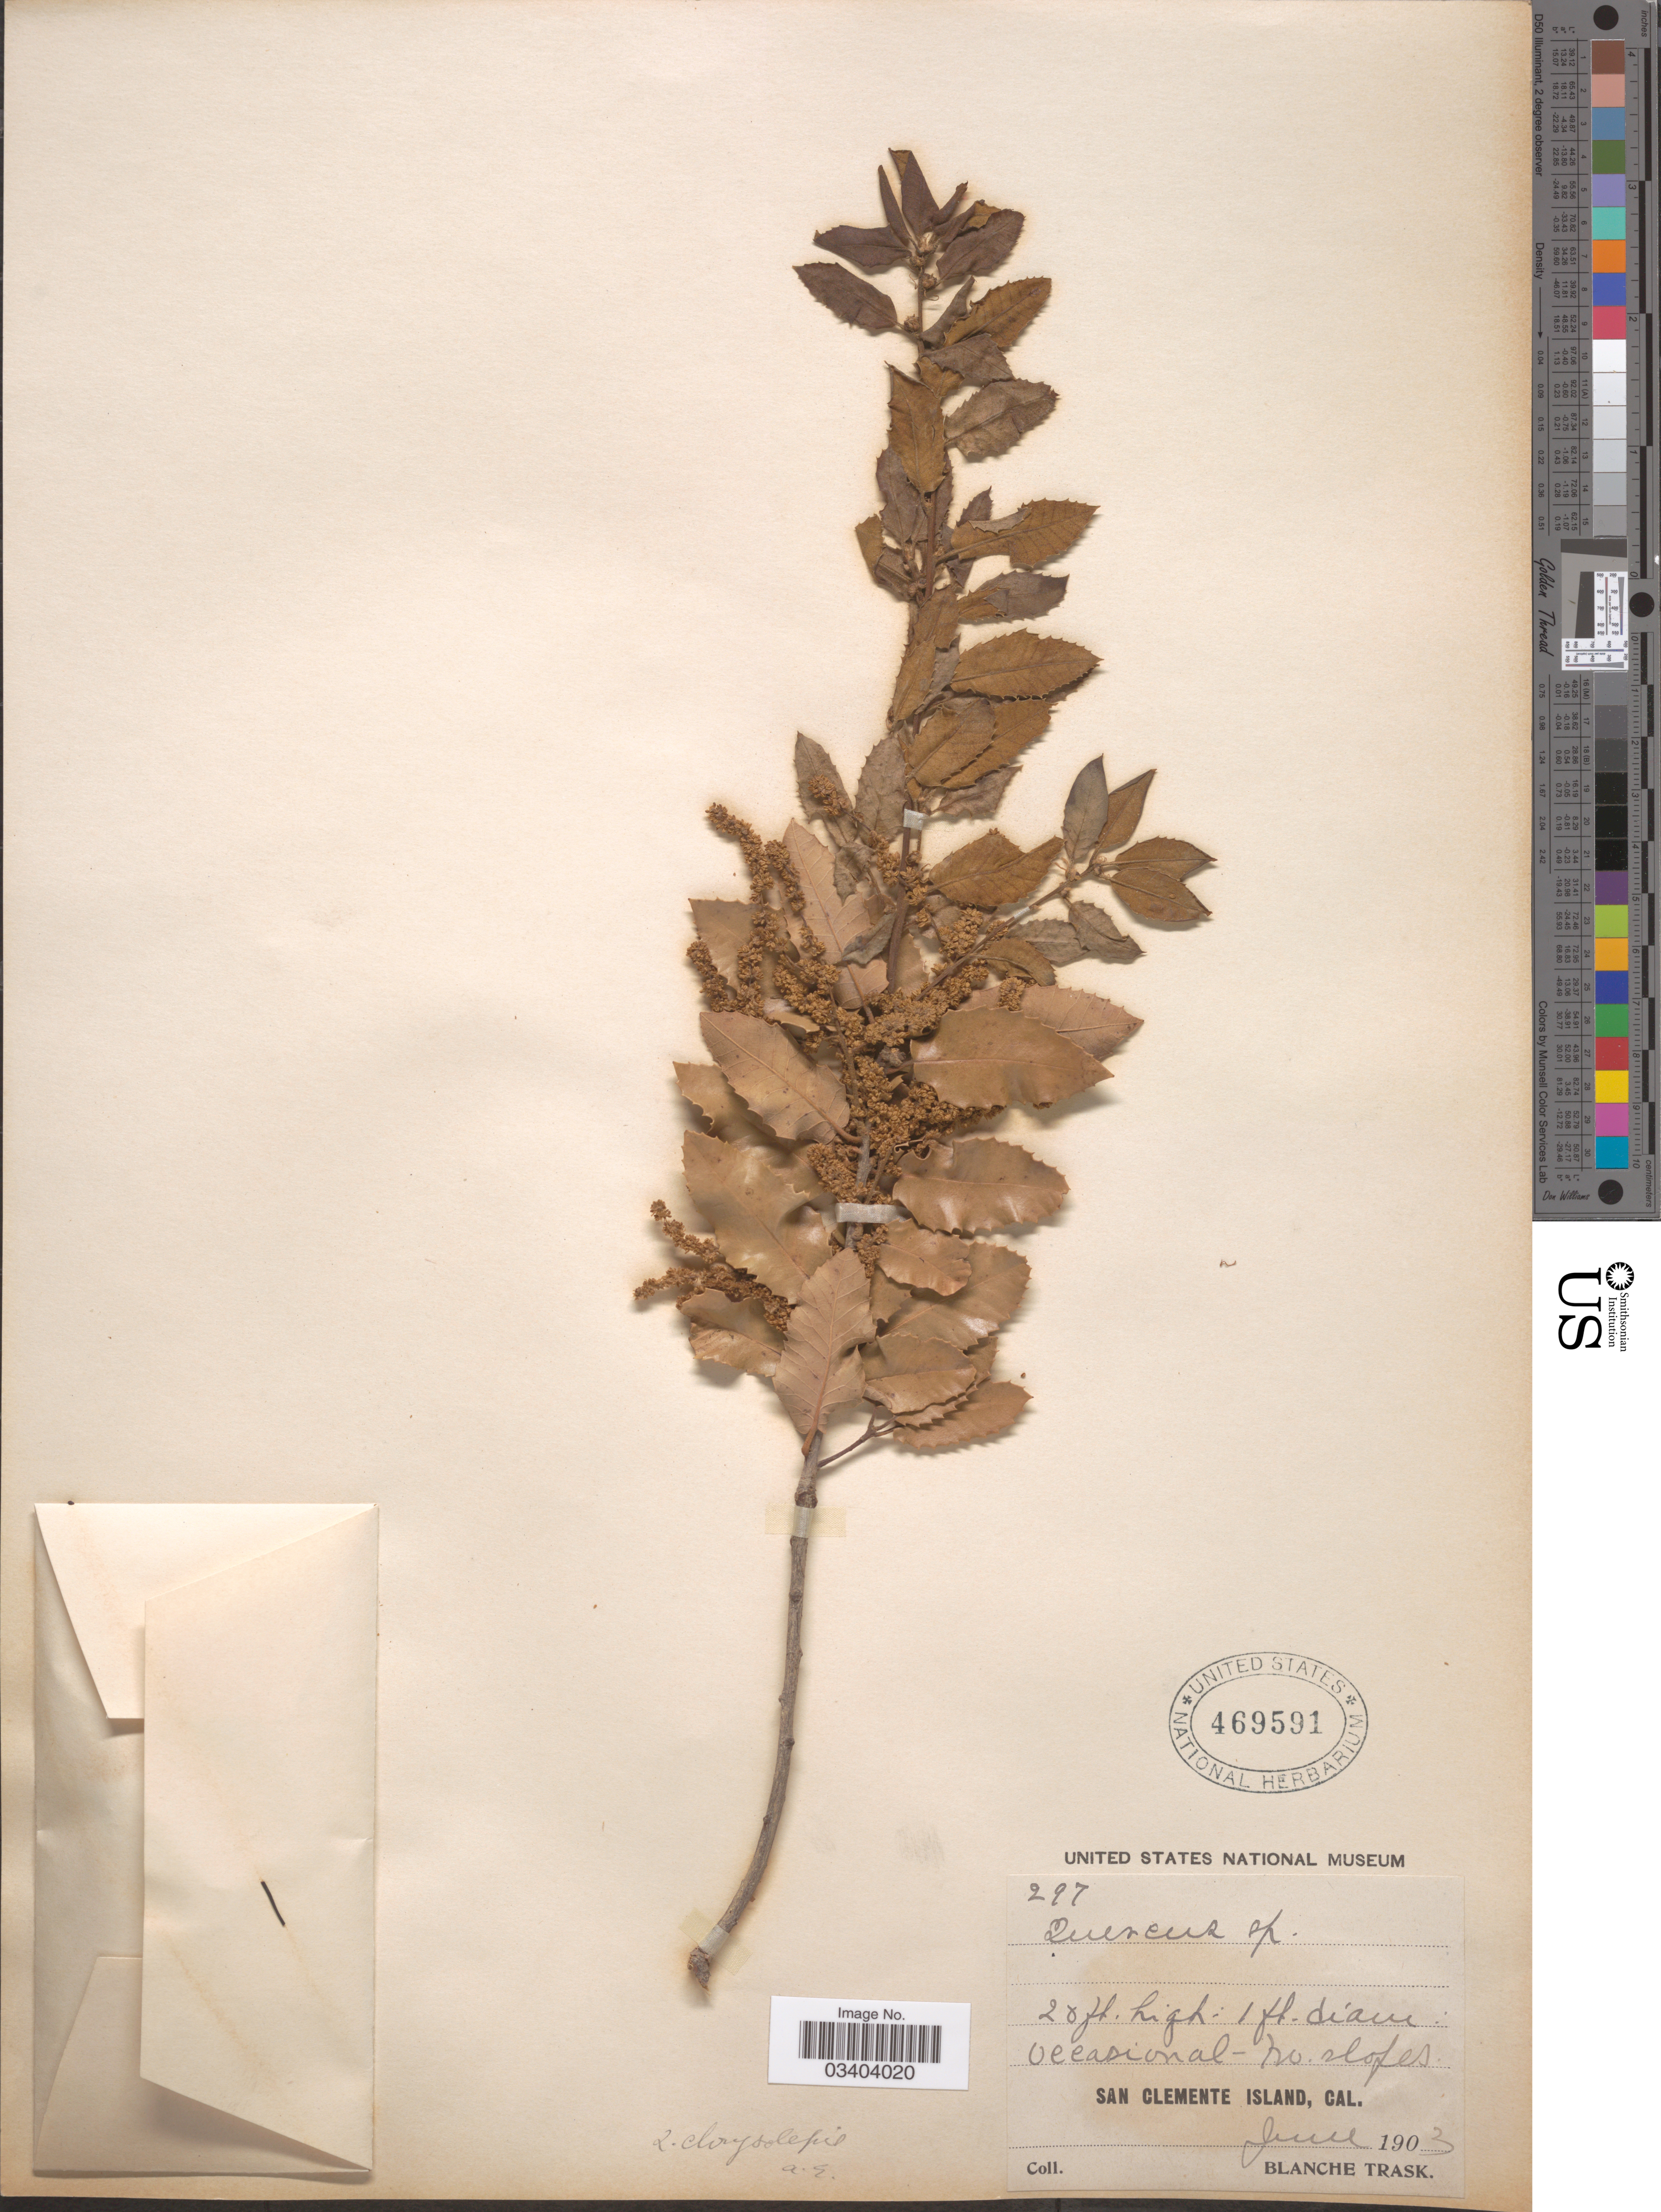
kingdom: Plantae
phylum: Tracheophyta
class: Magnoliopsida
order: Fagales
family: Fagaceae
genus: Quercus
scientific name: Quercus chrysolepis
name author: Liebm.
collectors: B. Trask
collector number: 297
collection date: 1903-06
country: United States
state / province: California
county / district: Los Angeles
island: San Clemente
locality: San Clemente Island.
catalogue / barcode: US 469591